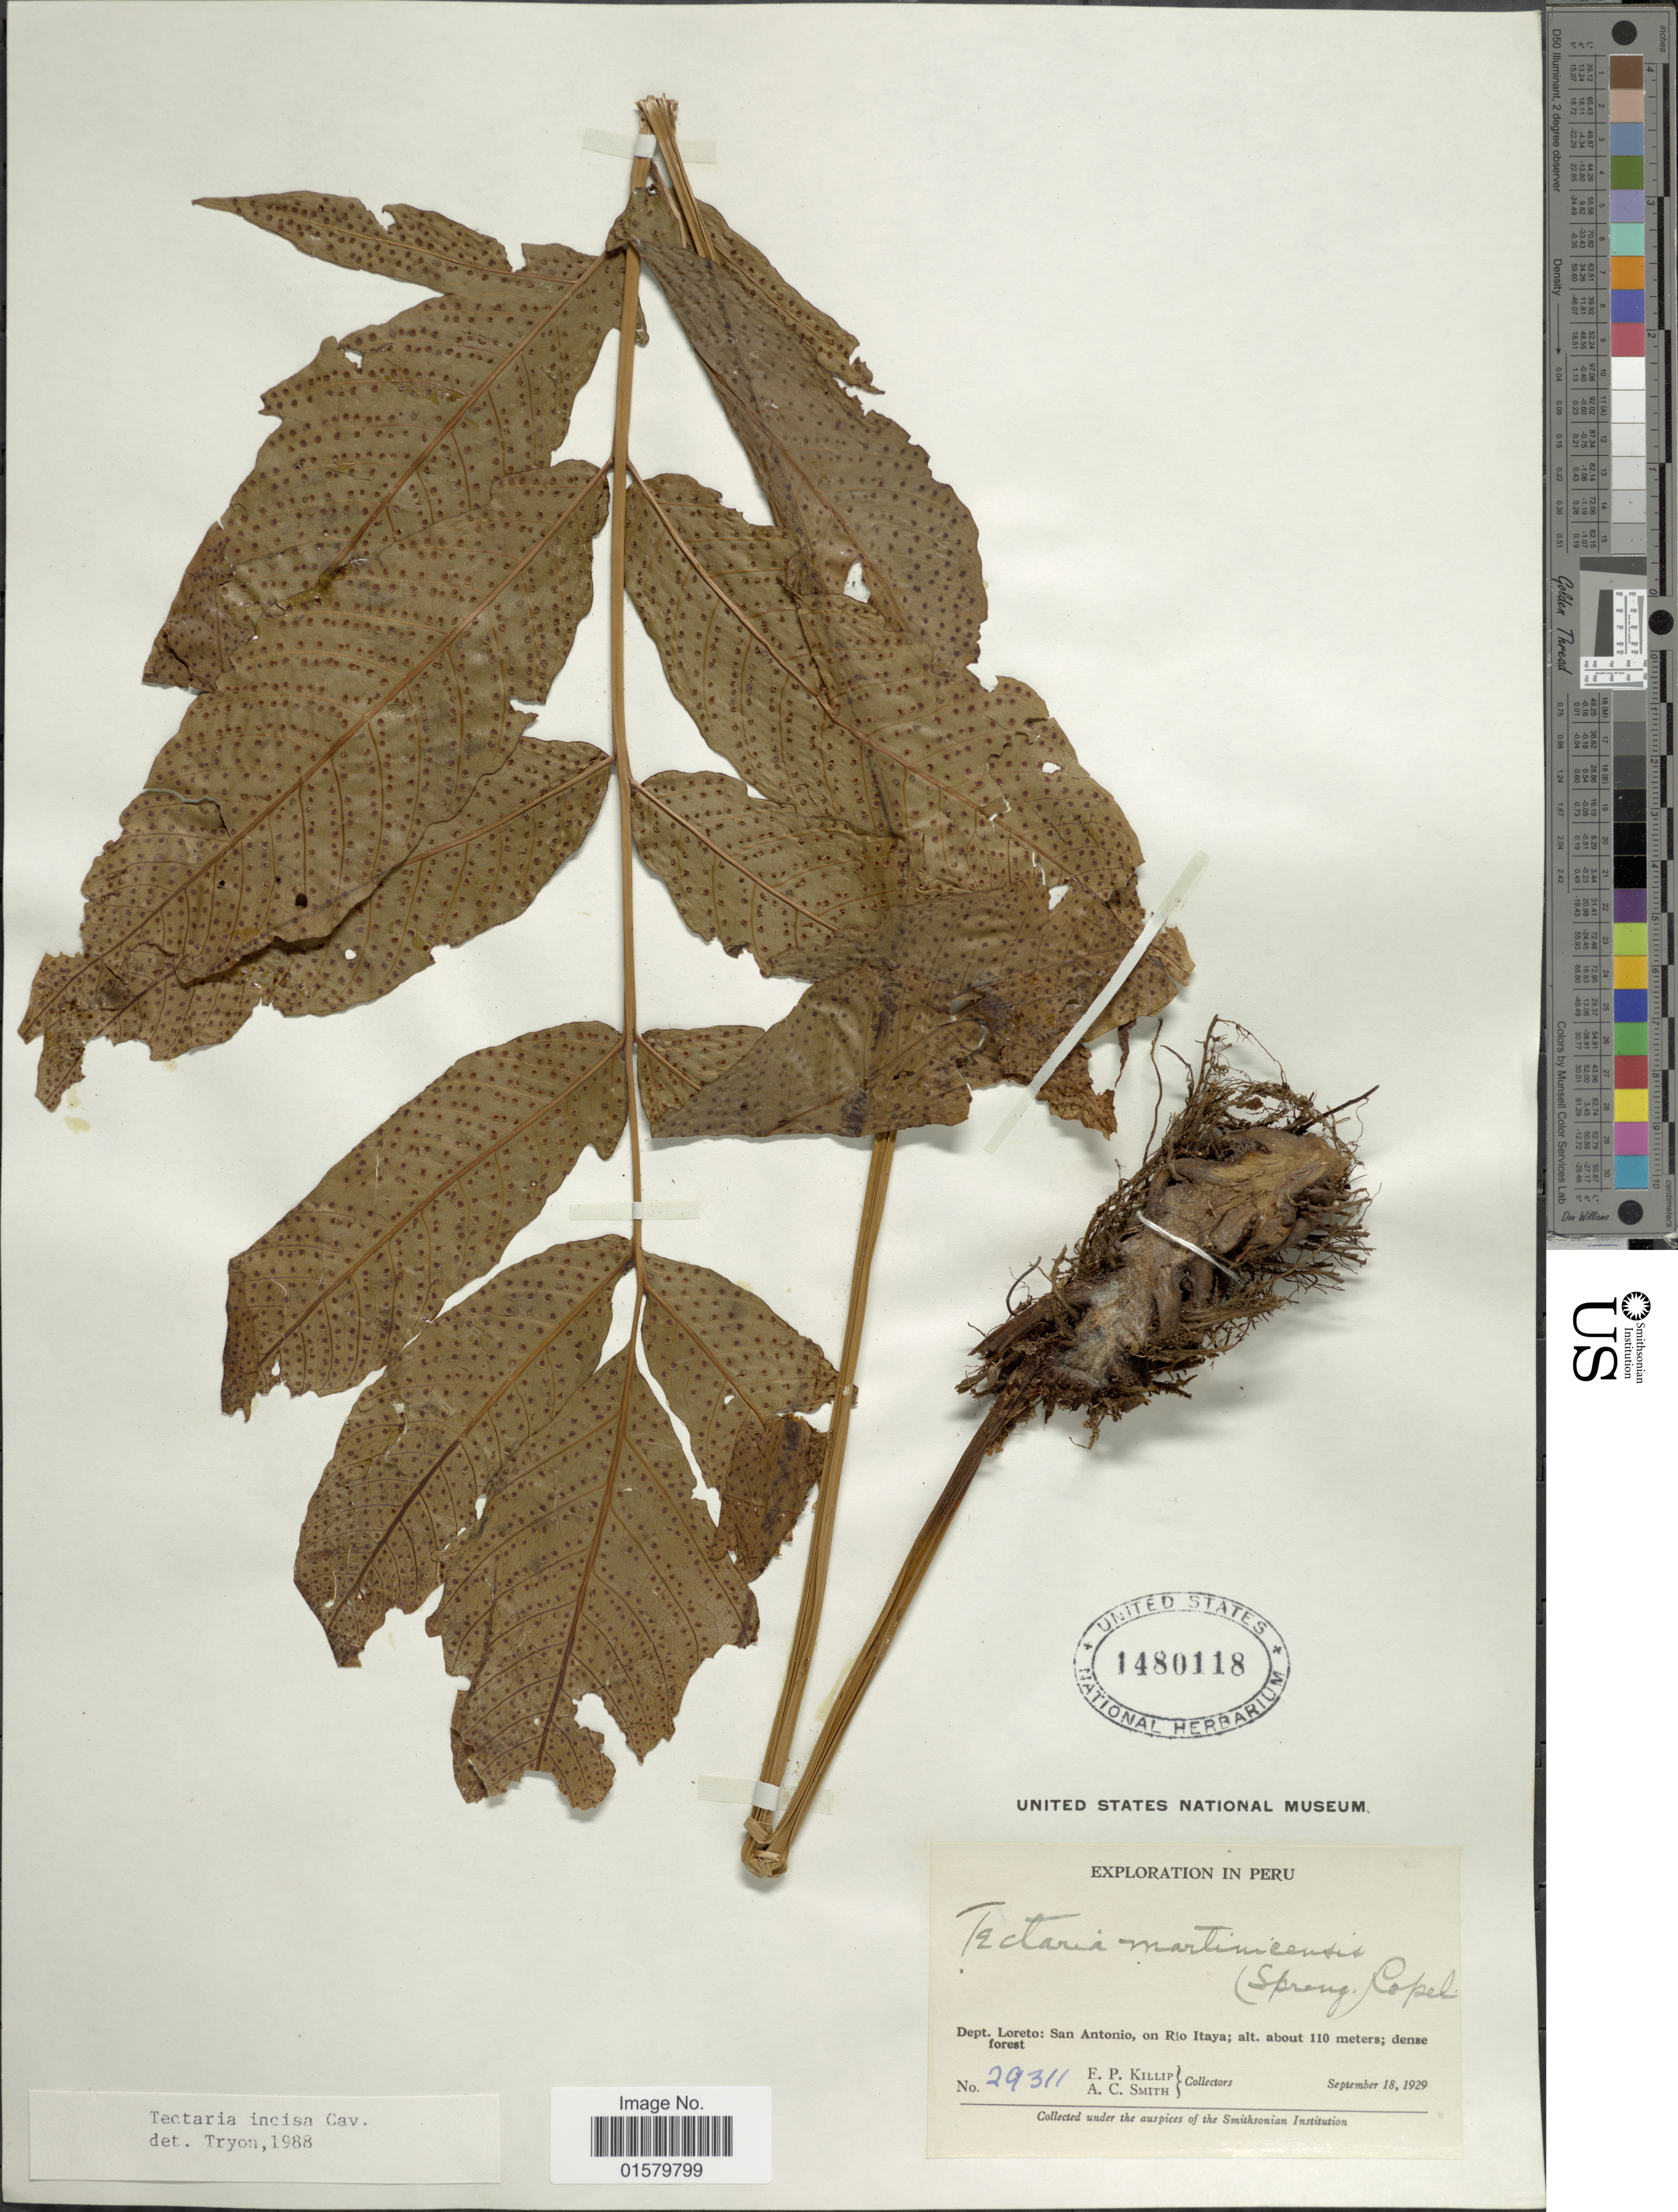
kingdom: Plantae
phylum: Tracheophyta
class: Polypodiopsida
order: Polypodiales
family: Tectariaceae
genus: Tectaria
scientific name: Tectaria incisa var. incisa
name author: Cav.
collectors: E. P. Killip & A. C. Smith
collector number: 29311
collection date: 1929-09-18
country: Peru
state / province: Loreto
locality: Dept. Loreto: San Antonio, on Rio Itaya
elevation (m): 110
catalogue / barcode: US 1480118